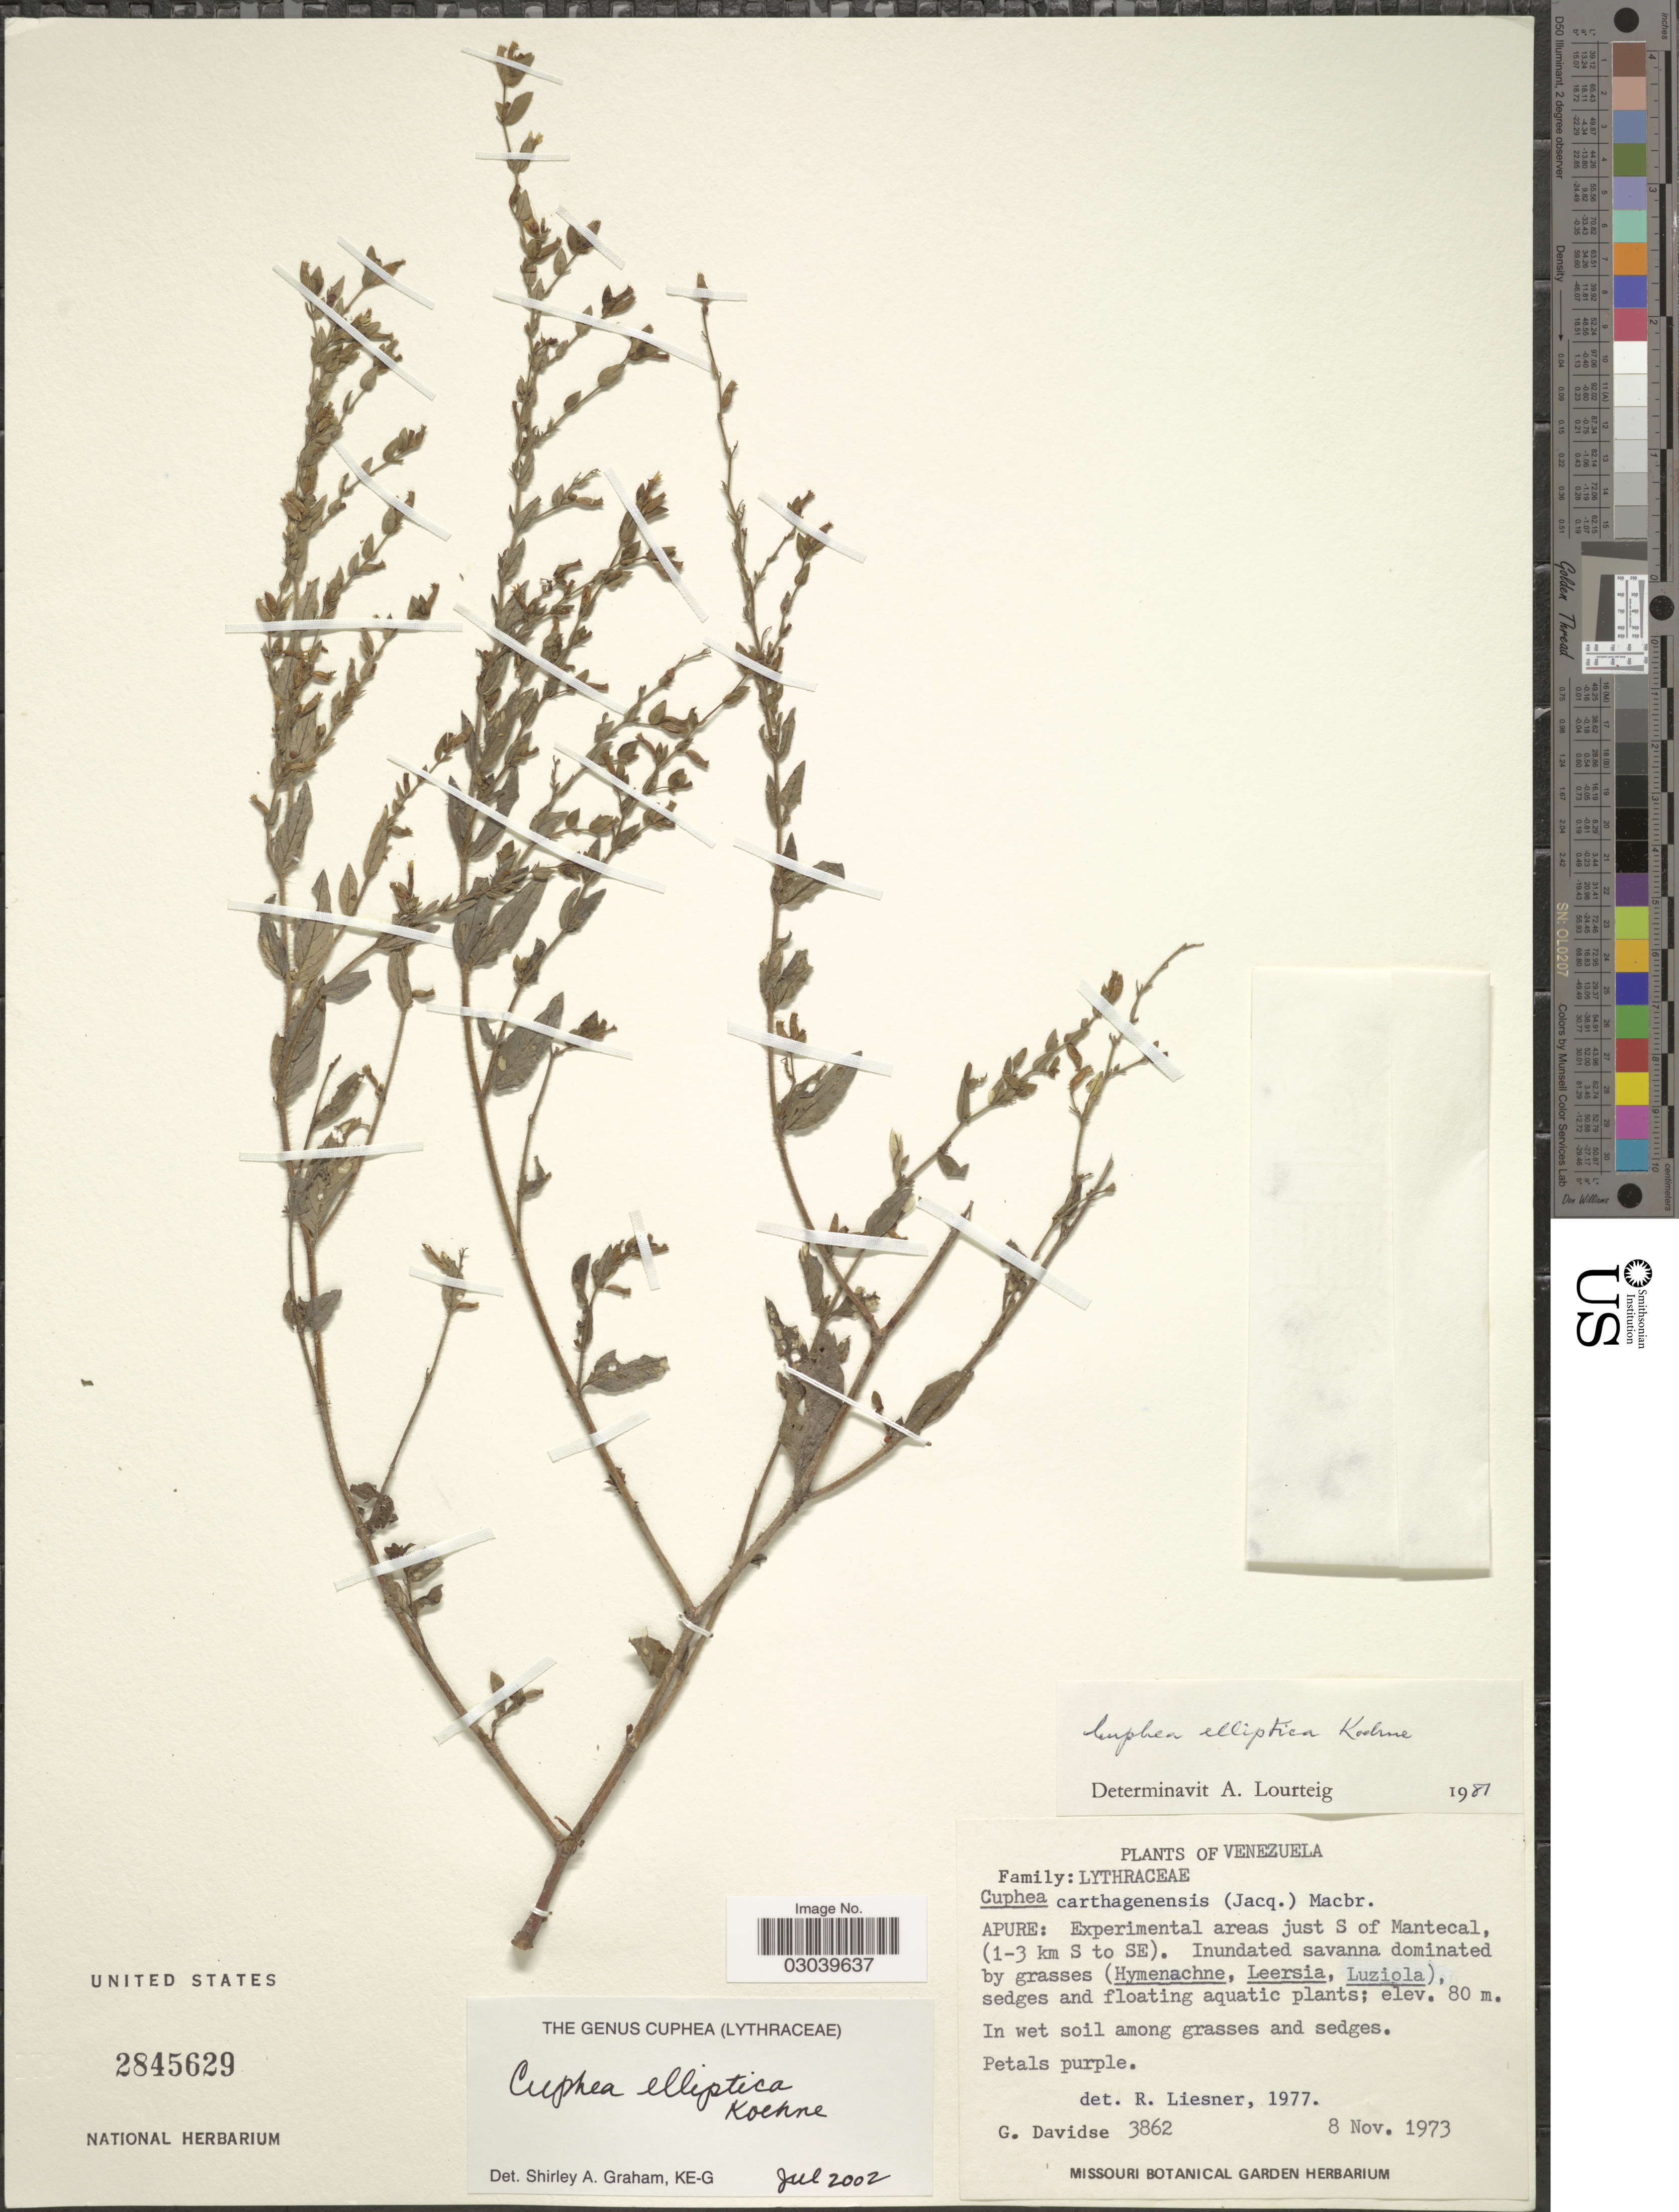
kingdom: Plantae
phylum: Tracheophyta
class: Magnoliopsida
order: Myrtales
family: Lythraceae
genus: Cuphea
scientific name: Cuphea elliptica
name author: Koehne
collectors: G. Davidse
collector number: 3862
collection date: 1973-11-08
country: Venezuela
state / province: Apure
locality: Experimental areas just S of Mantecal, (1-3 km S to SE).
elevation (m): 80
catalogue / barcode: US 2845629